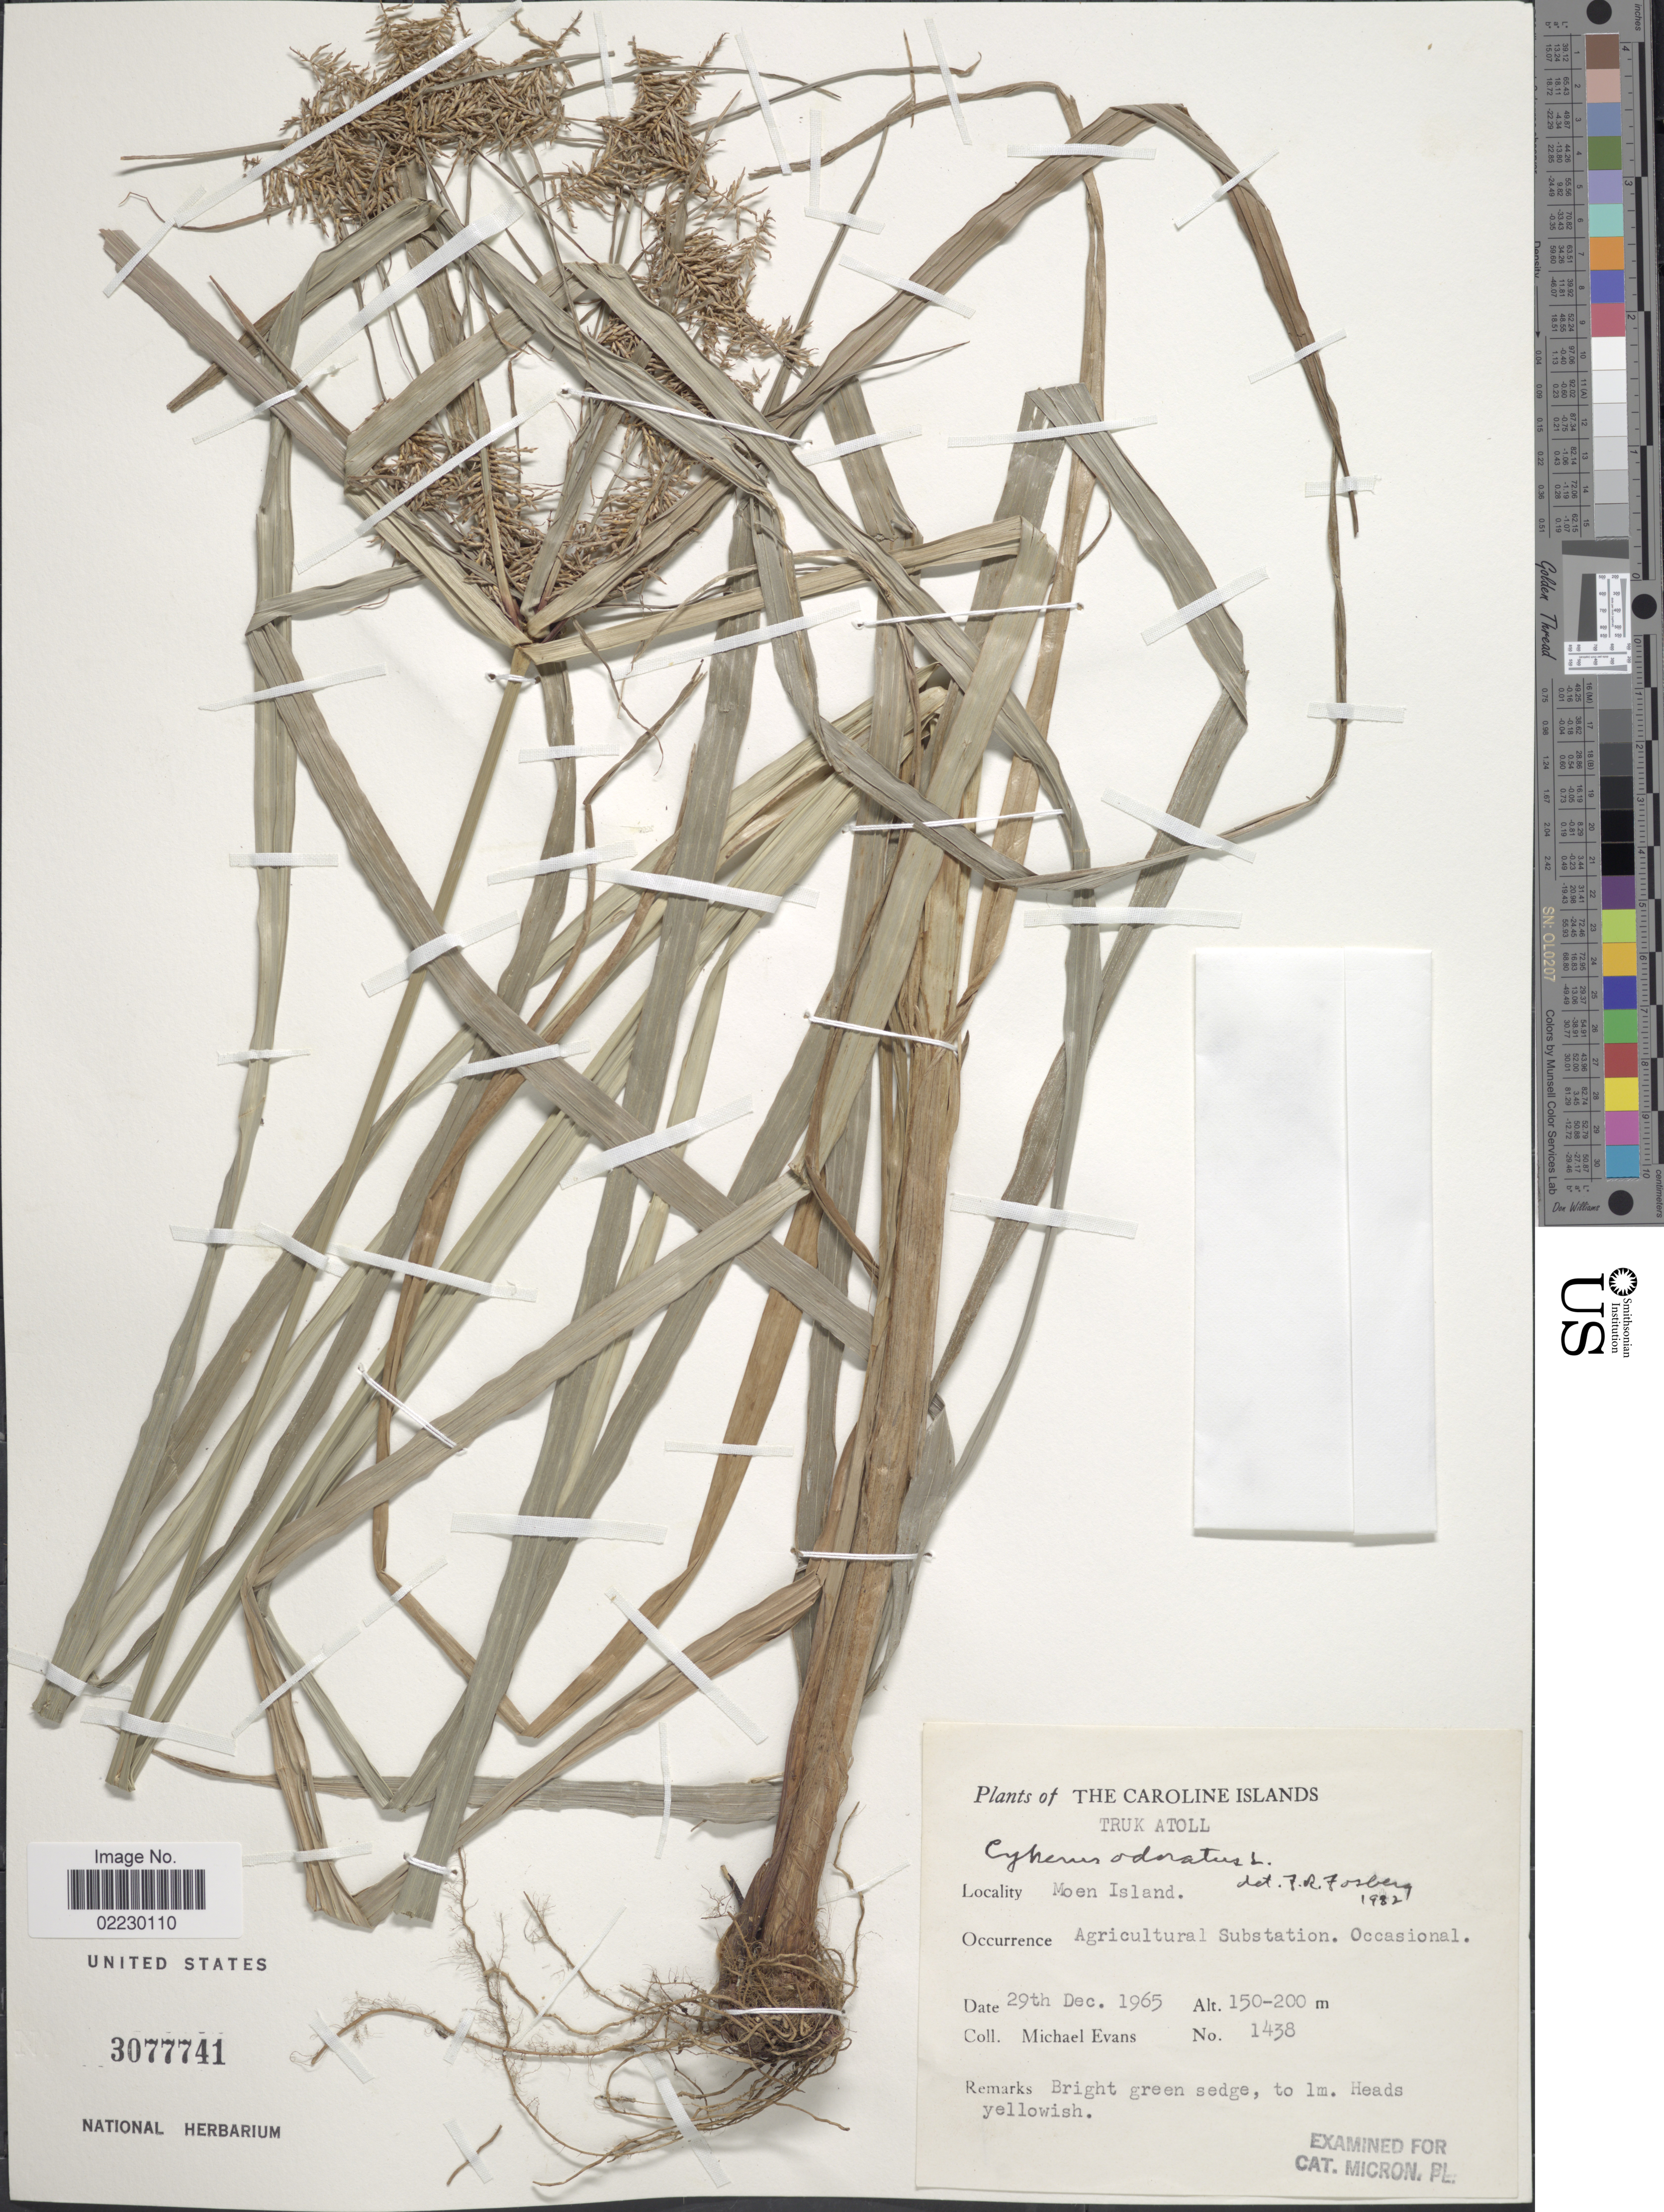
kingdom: Plantae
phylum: Tracheophyta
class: Liliopsida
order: Poales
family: Cyperaceae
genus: Cyperus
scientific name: Cyperus odoratus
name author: L.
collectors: M. Evans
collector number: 1438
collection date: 1965-12-29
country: Micronesia, Federated States of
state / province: Truk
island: Moen [Wono]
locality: The Caroline Islands, Truk Atoll, Moen Island, Agricultural Substation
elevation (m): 150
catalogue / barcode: US 3077741